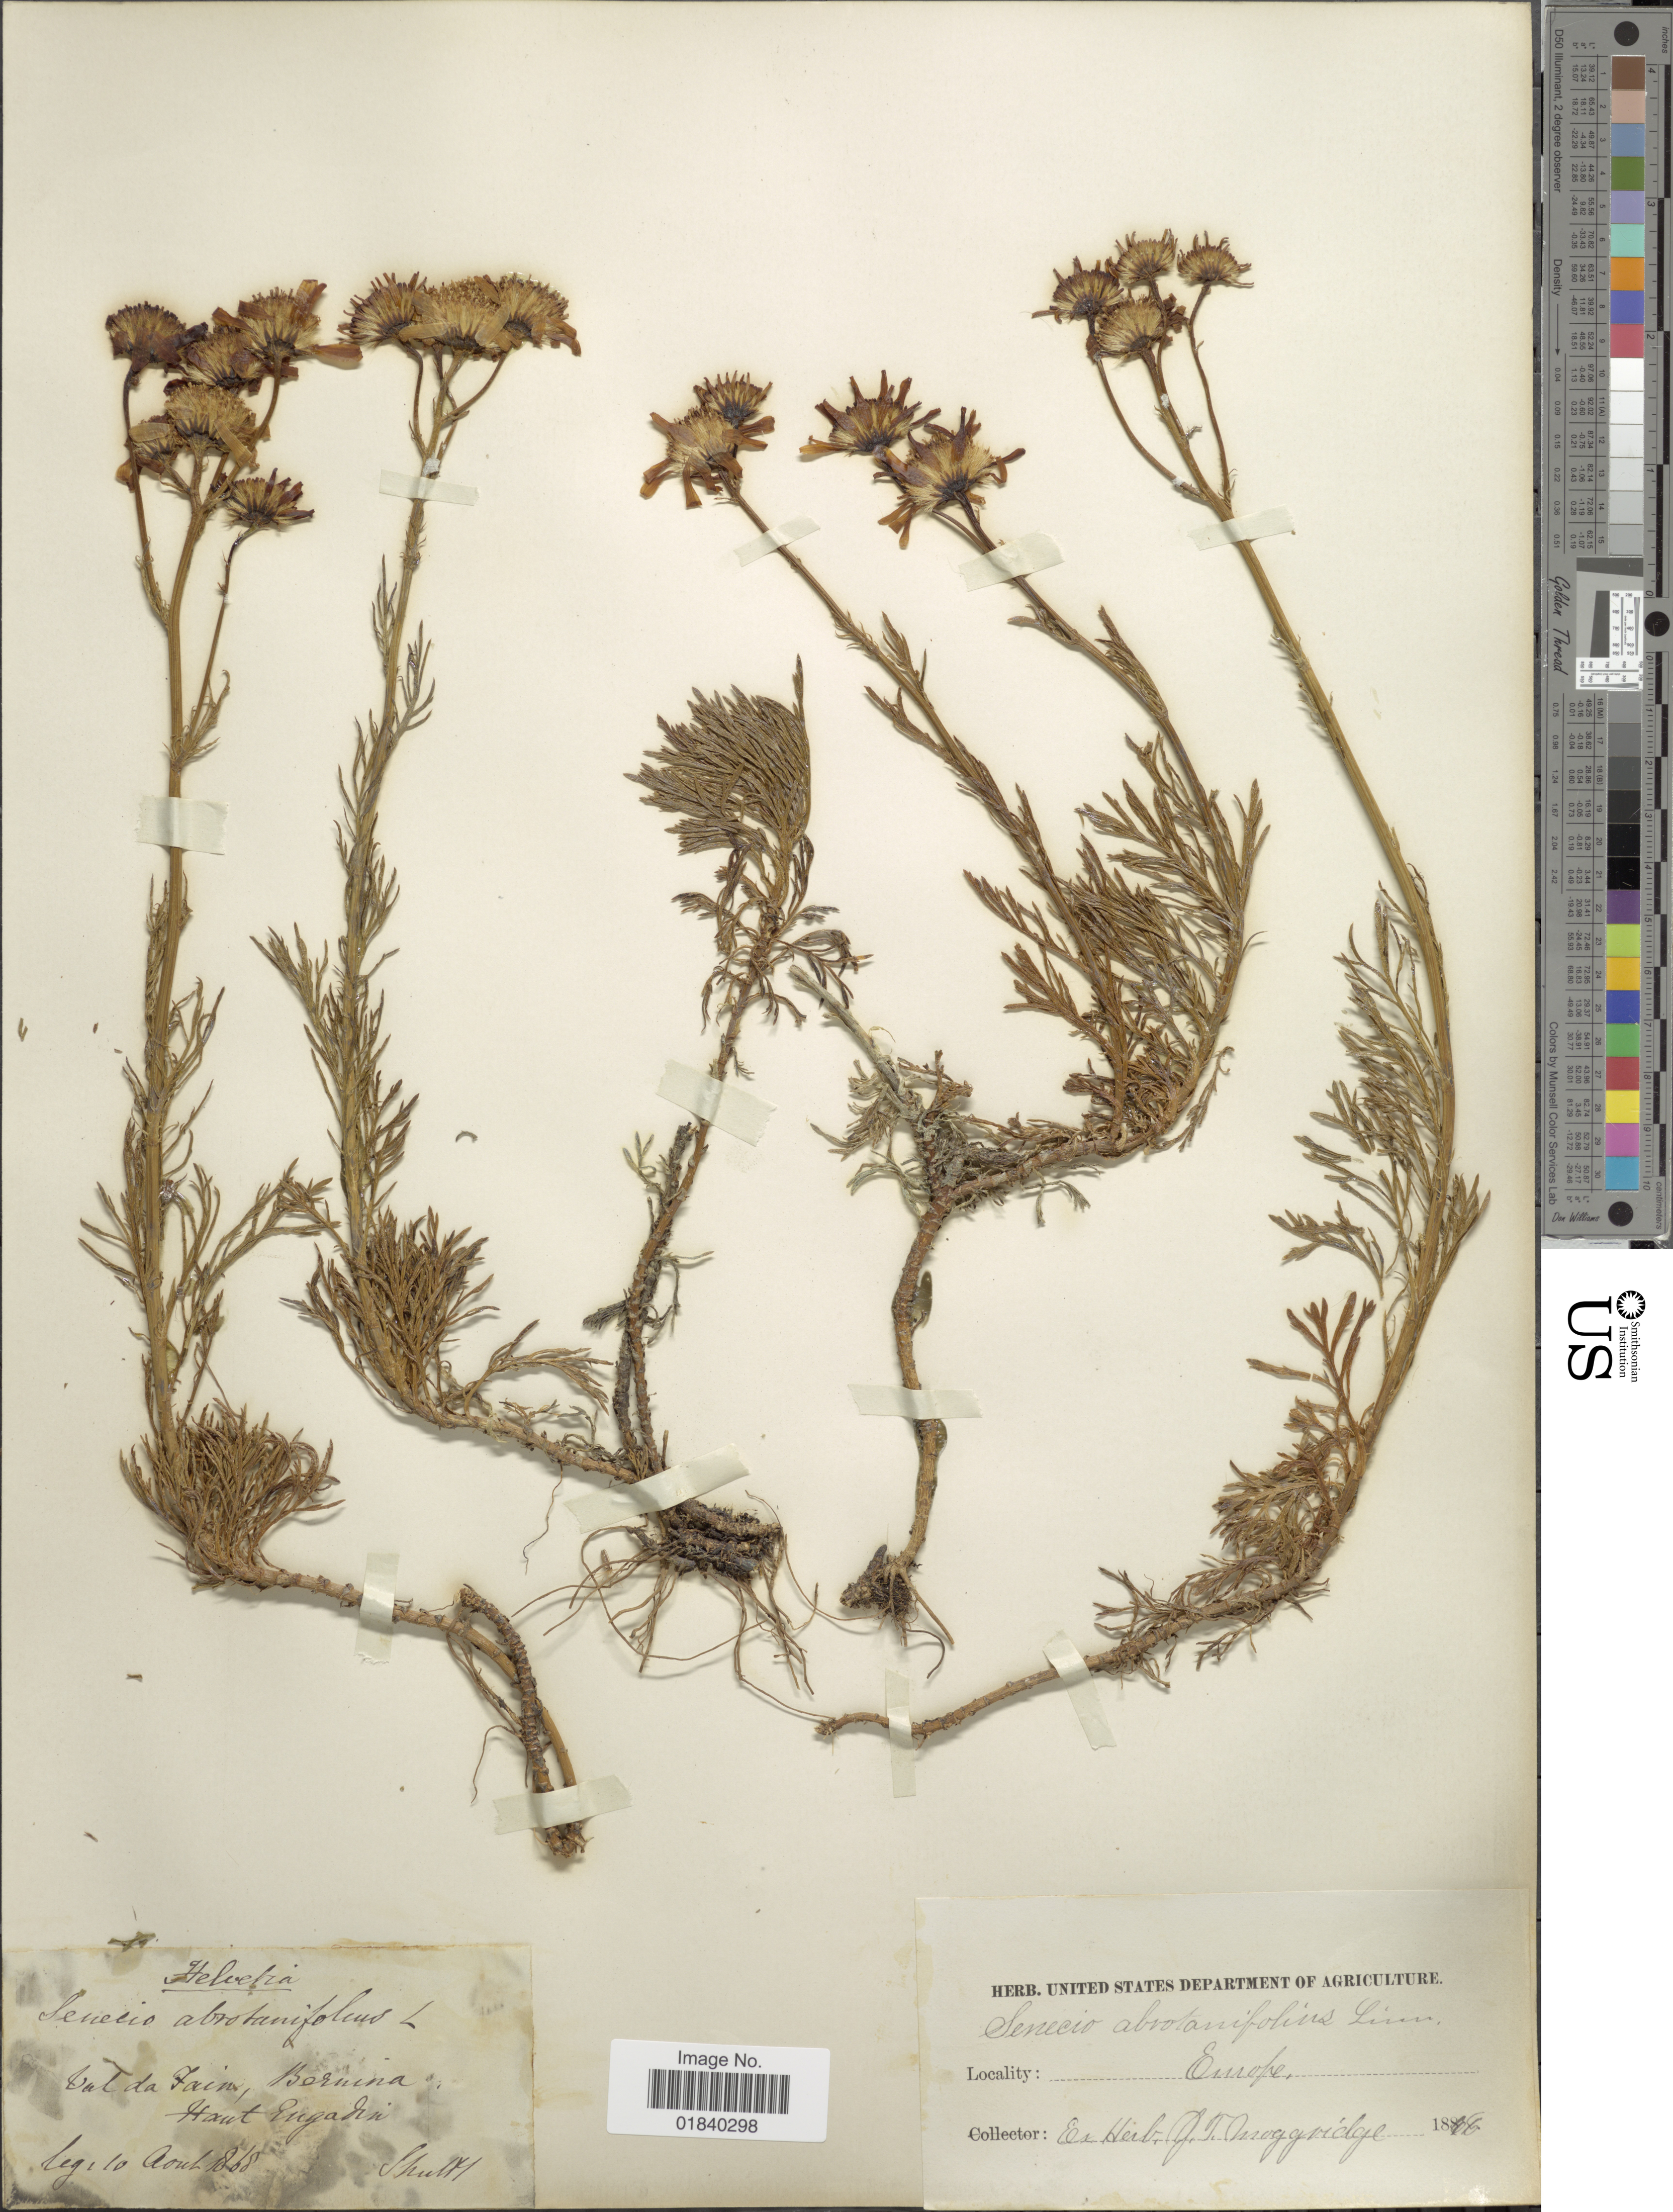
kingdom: Plantae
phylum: Tracheophyta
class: Magnoliopsida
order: Asterales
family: Asteraceae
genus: Jacobaea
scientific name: Jacobaea abrotanifolia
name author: (L.) Moench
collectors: -. Shultz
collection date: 1868-08-10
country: Switzerland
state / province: Graubunden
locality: Val da Fain, Bernina, Haut Engadin.